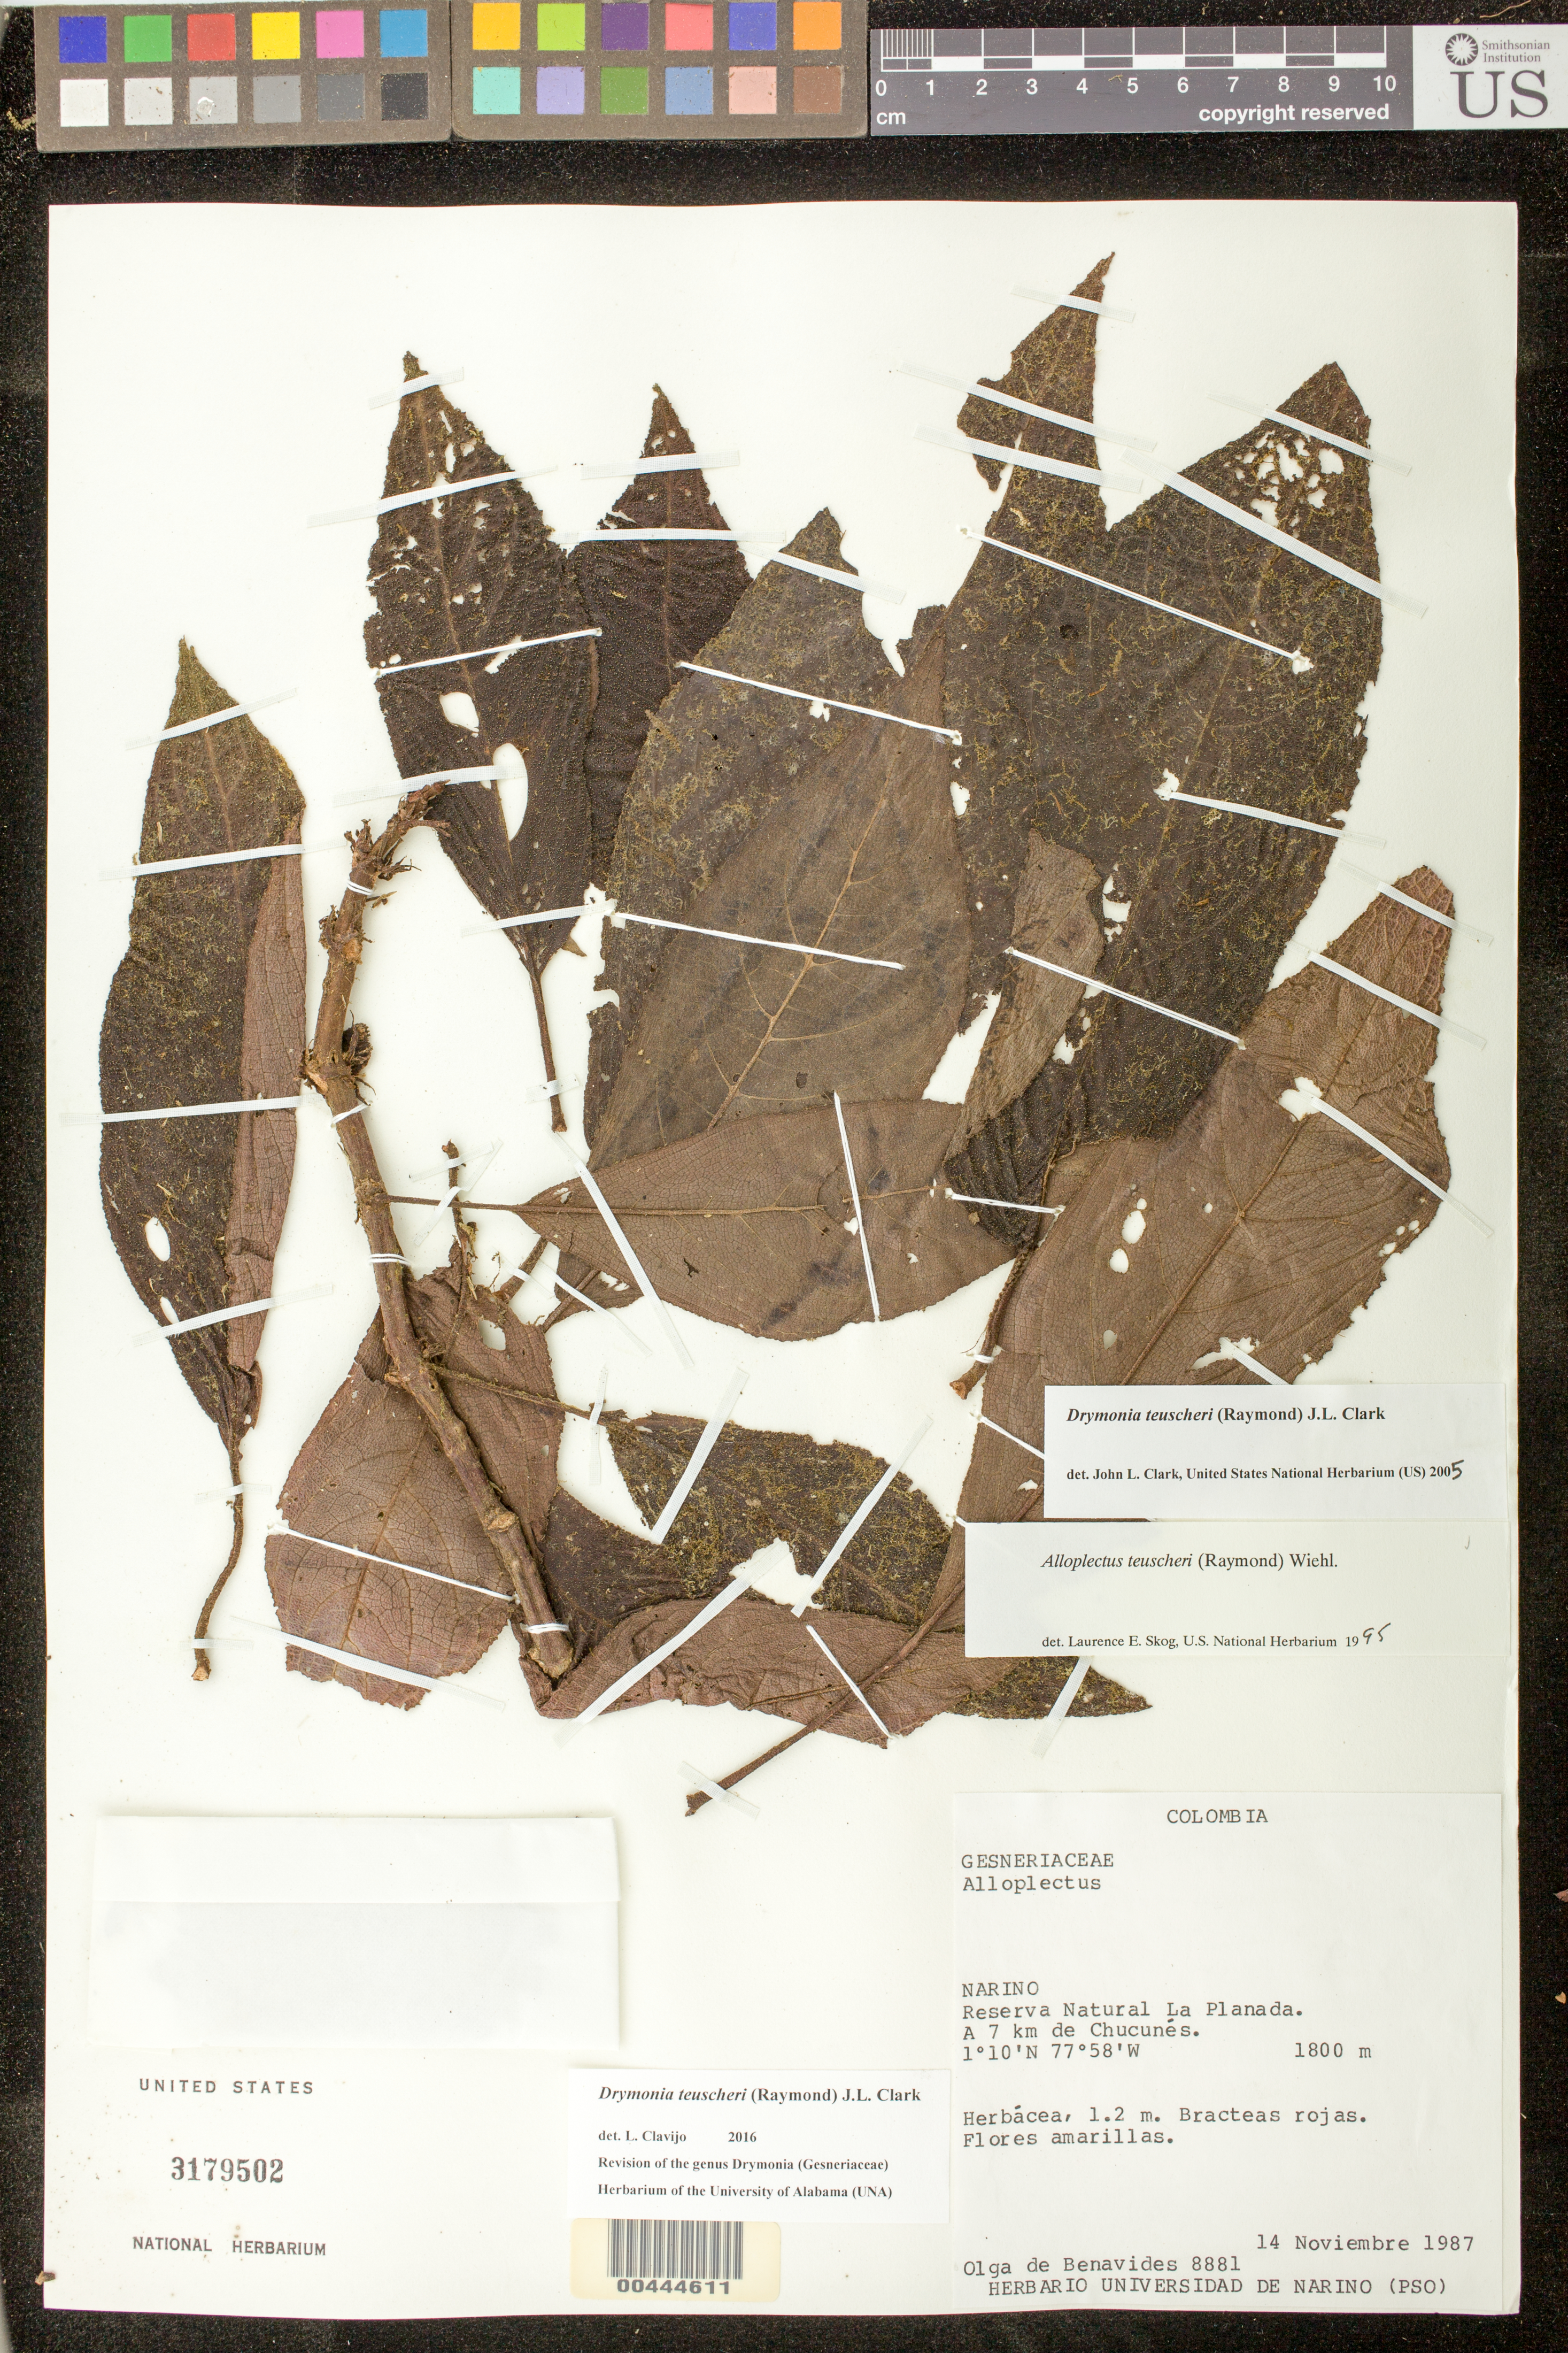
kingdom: Plantae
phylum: Tracheophyta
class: Magnoliopsida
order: Lamiales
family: Gesneriaceae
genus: Drymonia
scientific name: Drymonia teuscheri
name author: (Raymond) J.L. Clark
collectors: Olga S. de Benavides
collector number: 8881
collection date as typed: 14 Nov 1987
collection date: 1987-11-14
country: Colombia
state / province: Nariño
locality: Reserva Natural La Planada. A 7 km de Chucunés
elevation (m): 1800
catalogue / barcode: US 3179502